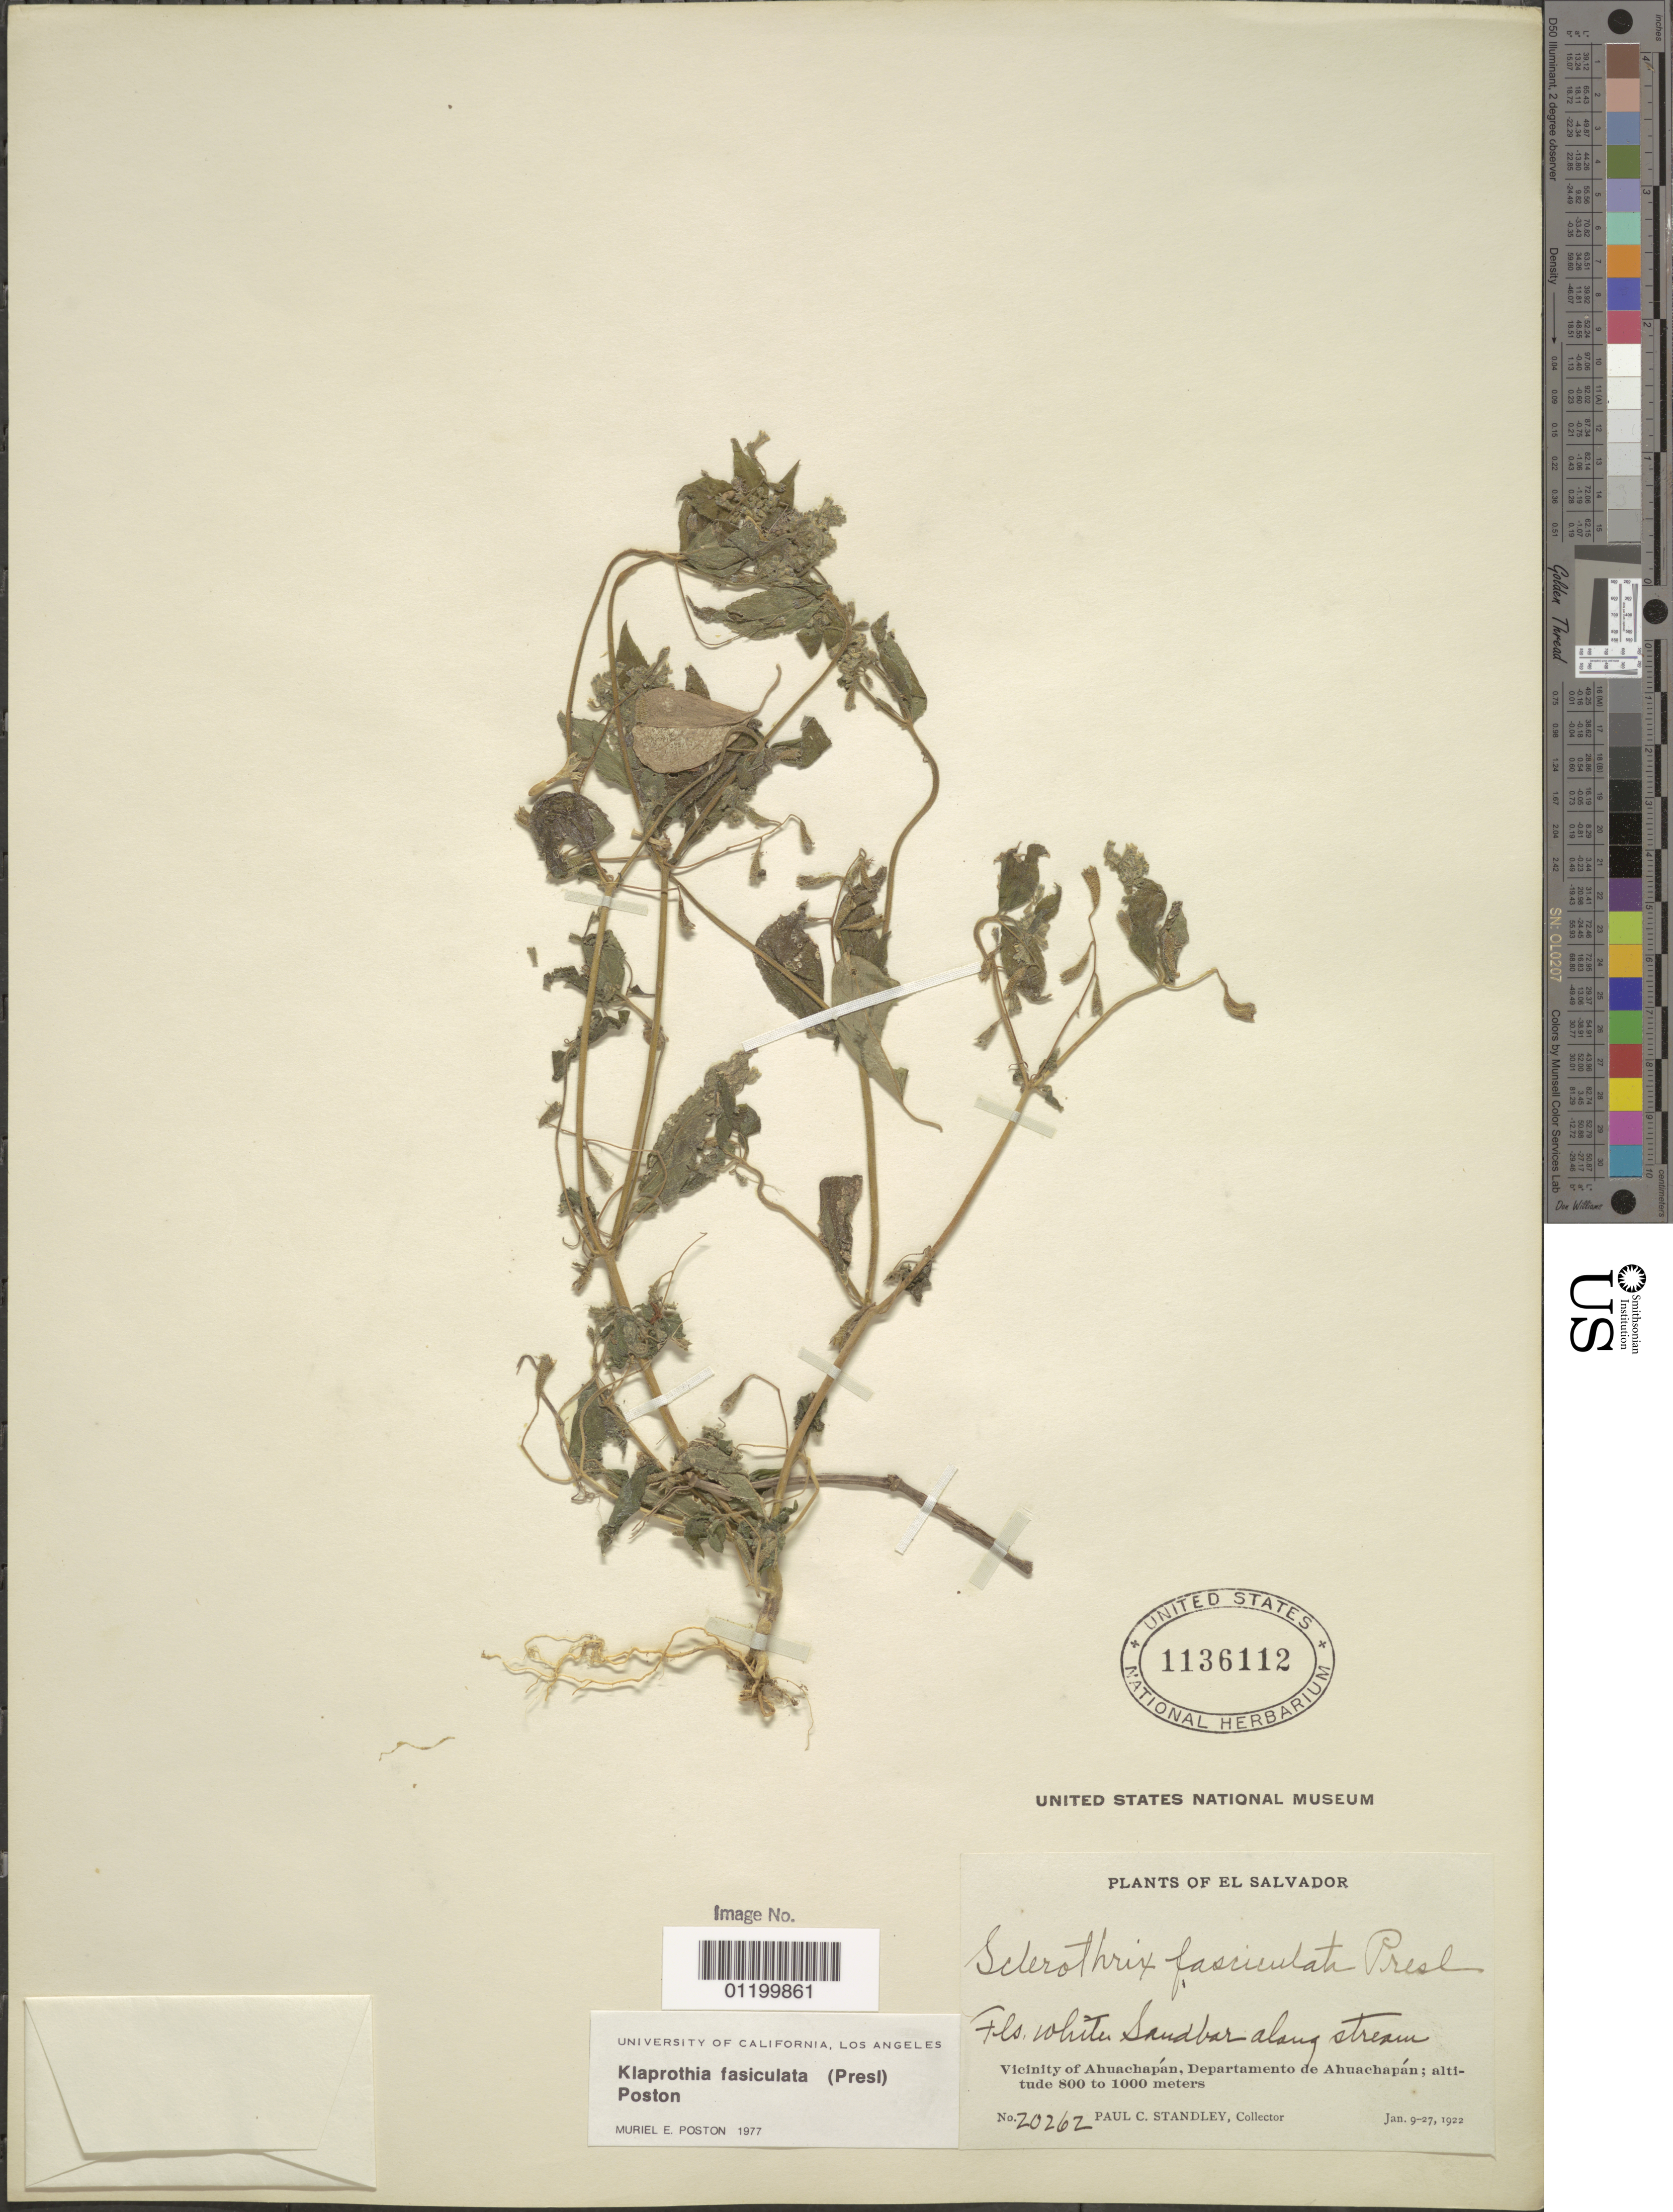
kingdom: Plantae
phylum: Tracheophyta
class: Magnoliopsida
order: Cornales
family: Loasaceae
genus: Klaprothia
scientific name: Klaprothia fasciculata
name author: (C. Presl) Poston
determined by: Poston, M. E.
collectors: P. C. Standley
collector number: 20262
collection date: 1922-01-09/1922-01-27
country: El Salvador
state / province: Ahuachapán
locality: Vicinity of Ahuachapan.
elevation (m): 800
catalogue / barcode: US 1136112